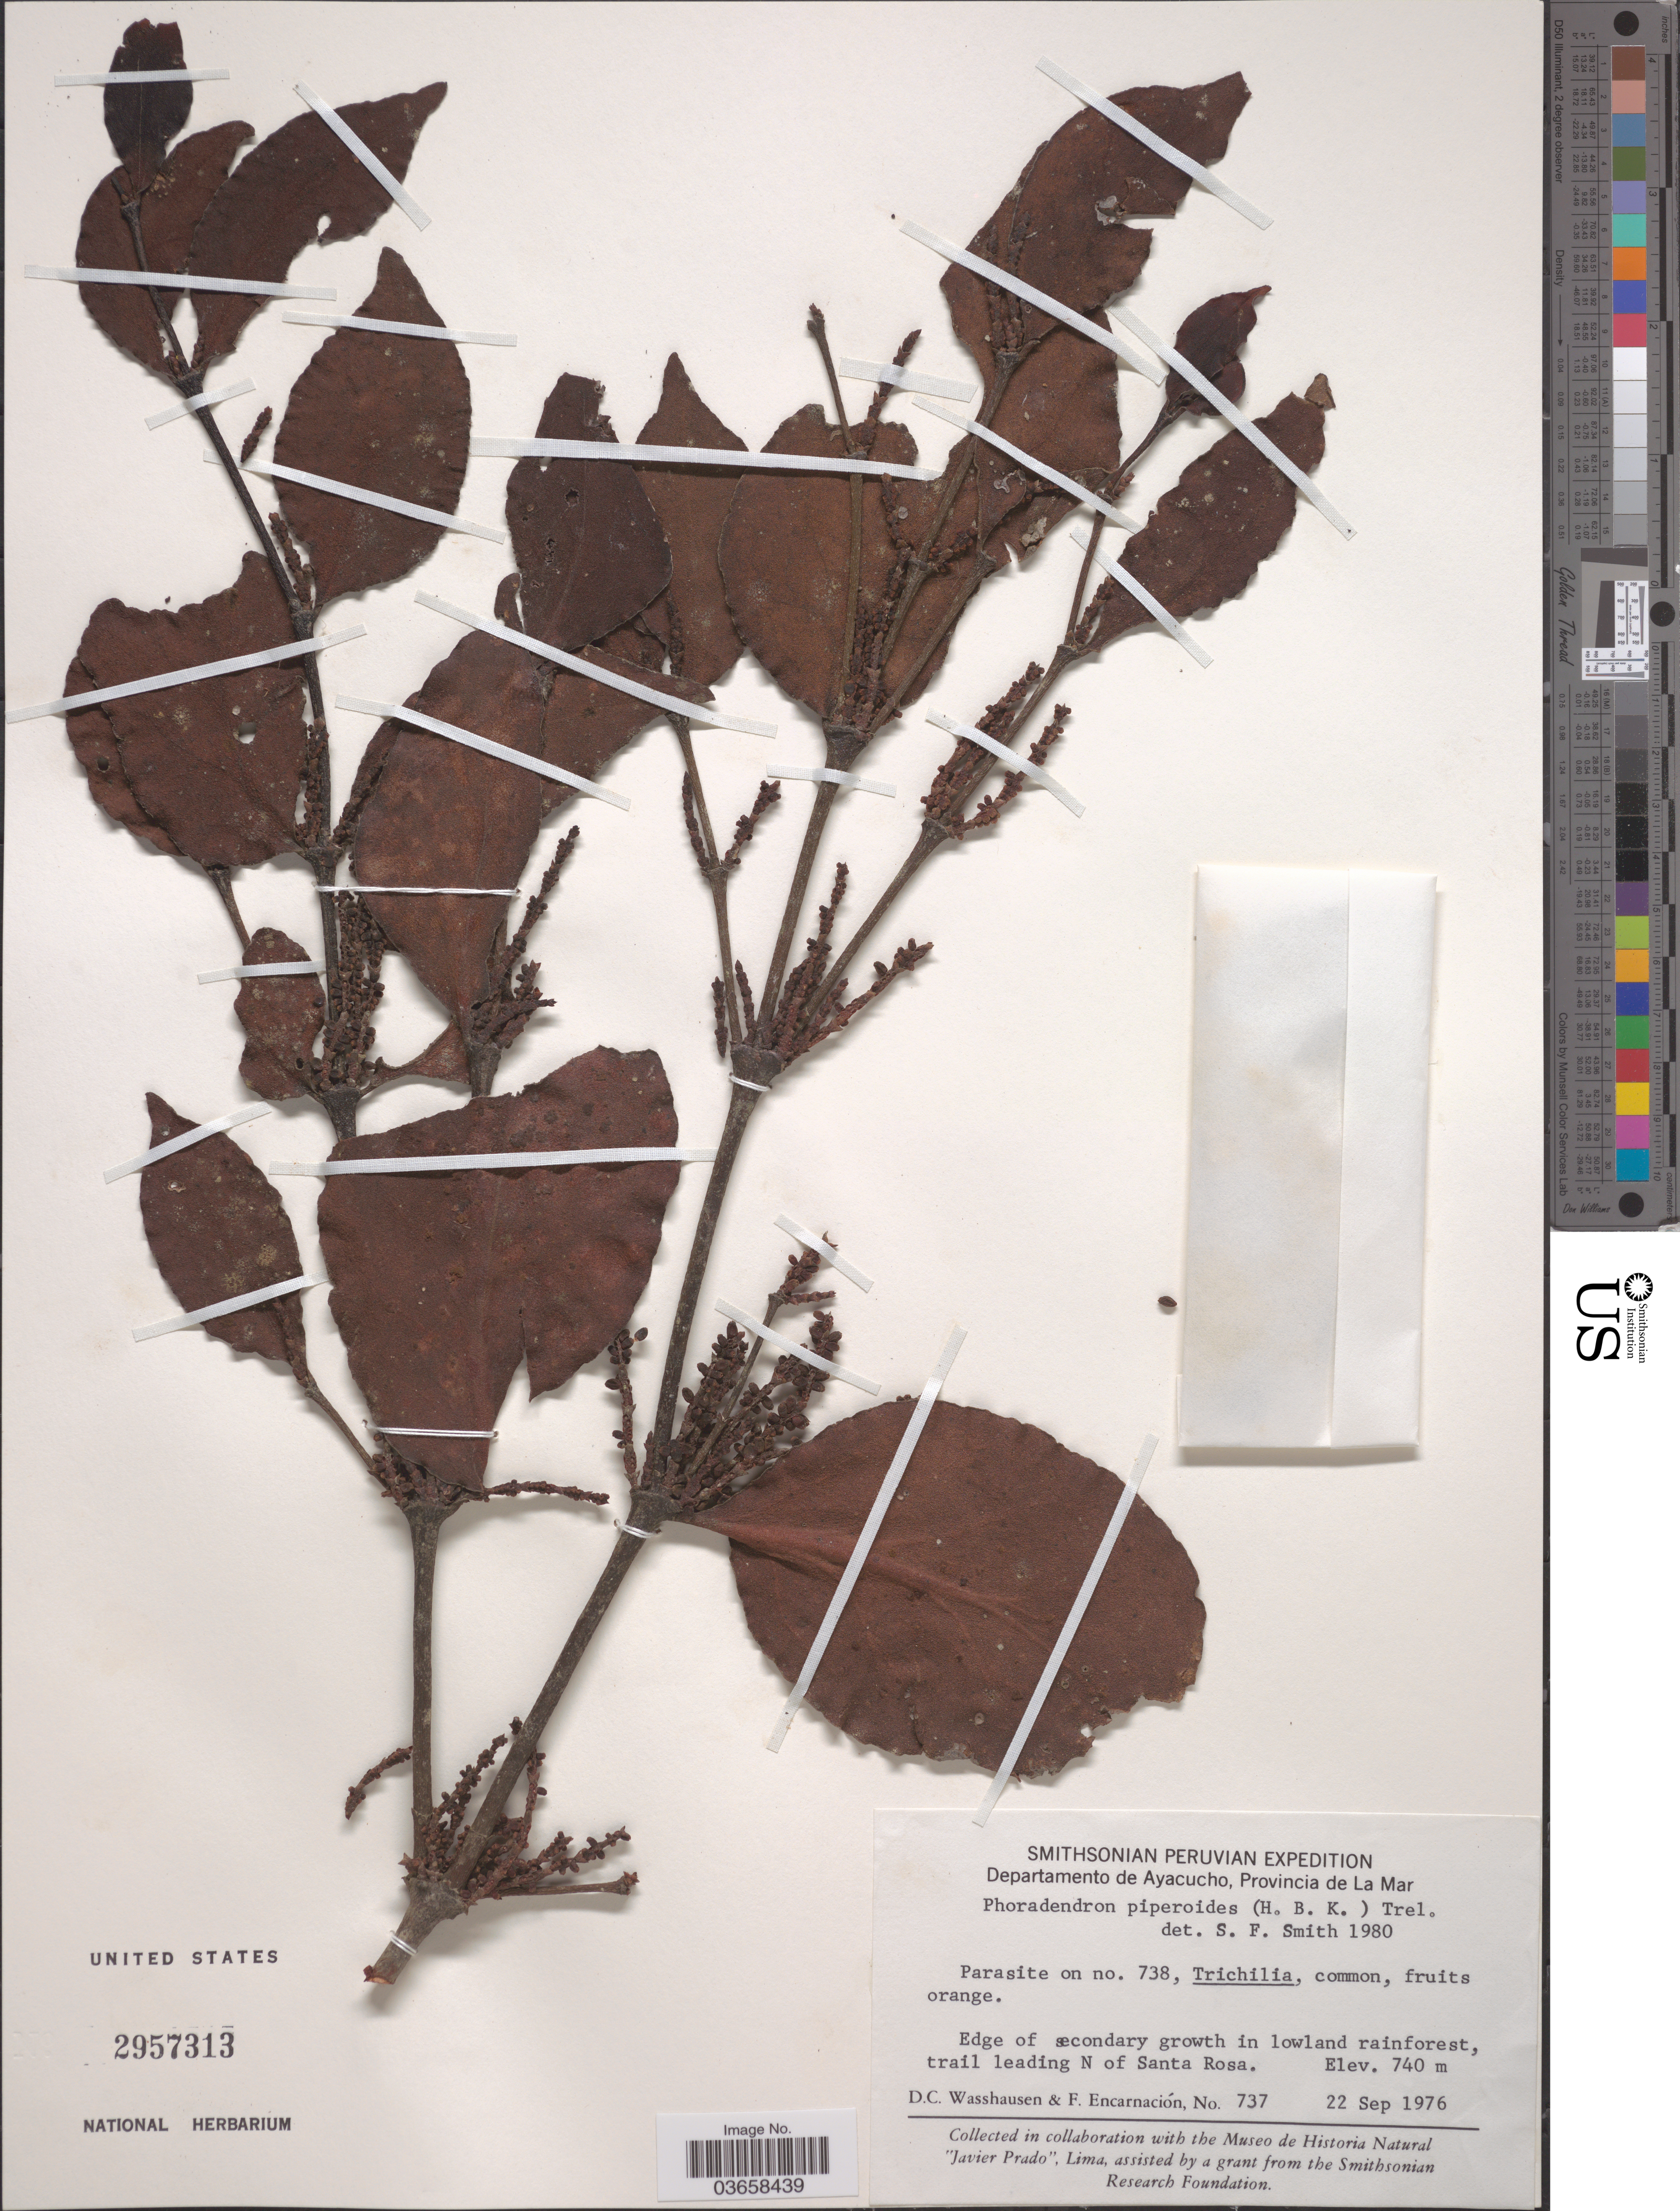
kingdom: Plantae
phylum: Tracheophyta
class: Magnoliopsida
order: Santalales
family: Viscaceae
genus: Phoradendron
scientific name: Phoradendron piperoides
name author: (Kunth) Trel.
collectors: D. C. Wasshausen & F. Encarnación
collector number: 737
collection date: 1976-09-22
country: Peru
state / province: Ayacucho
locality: Departamento de Ayacucho, Provincia de La Mar. Edge of secondary growth in lowland rainforest, trail leading N of Santa Rosa.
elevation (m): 740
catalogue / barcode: US 2957313